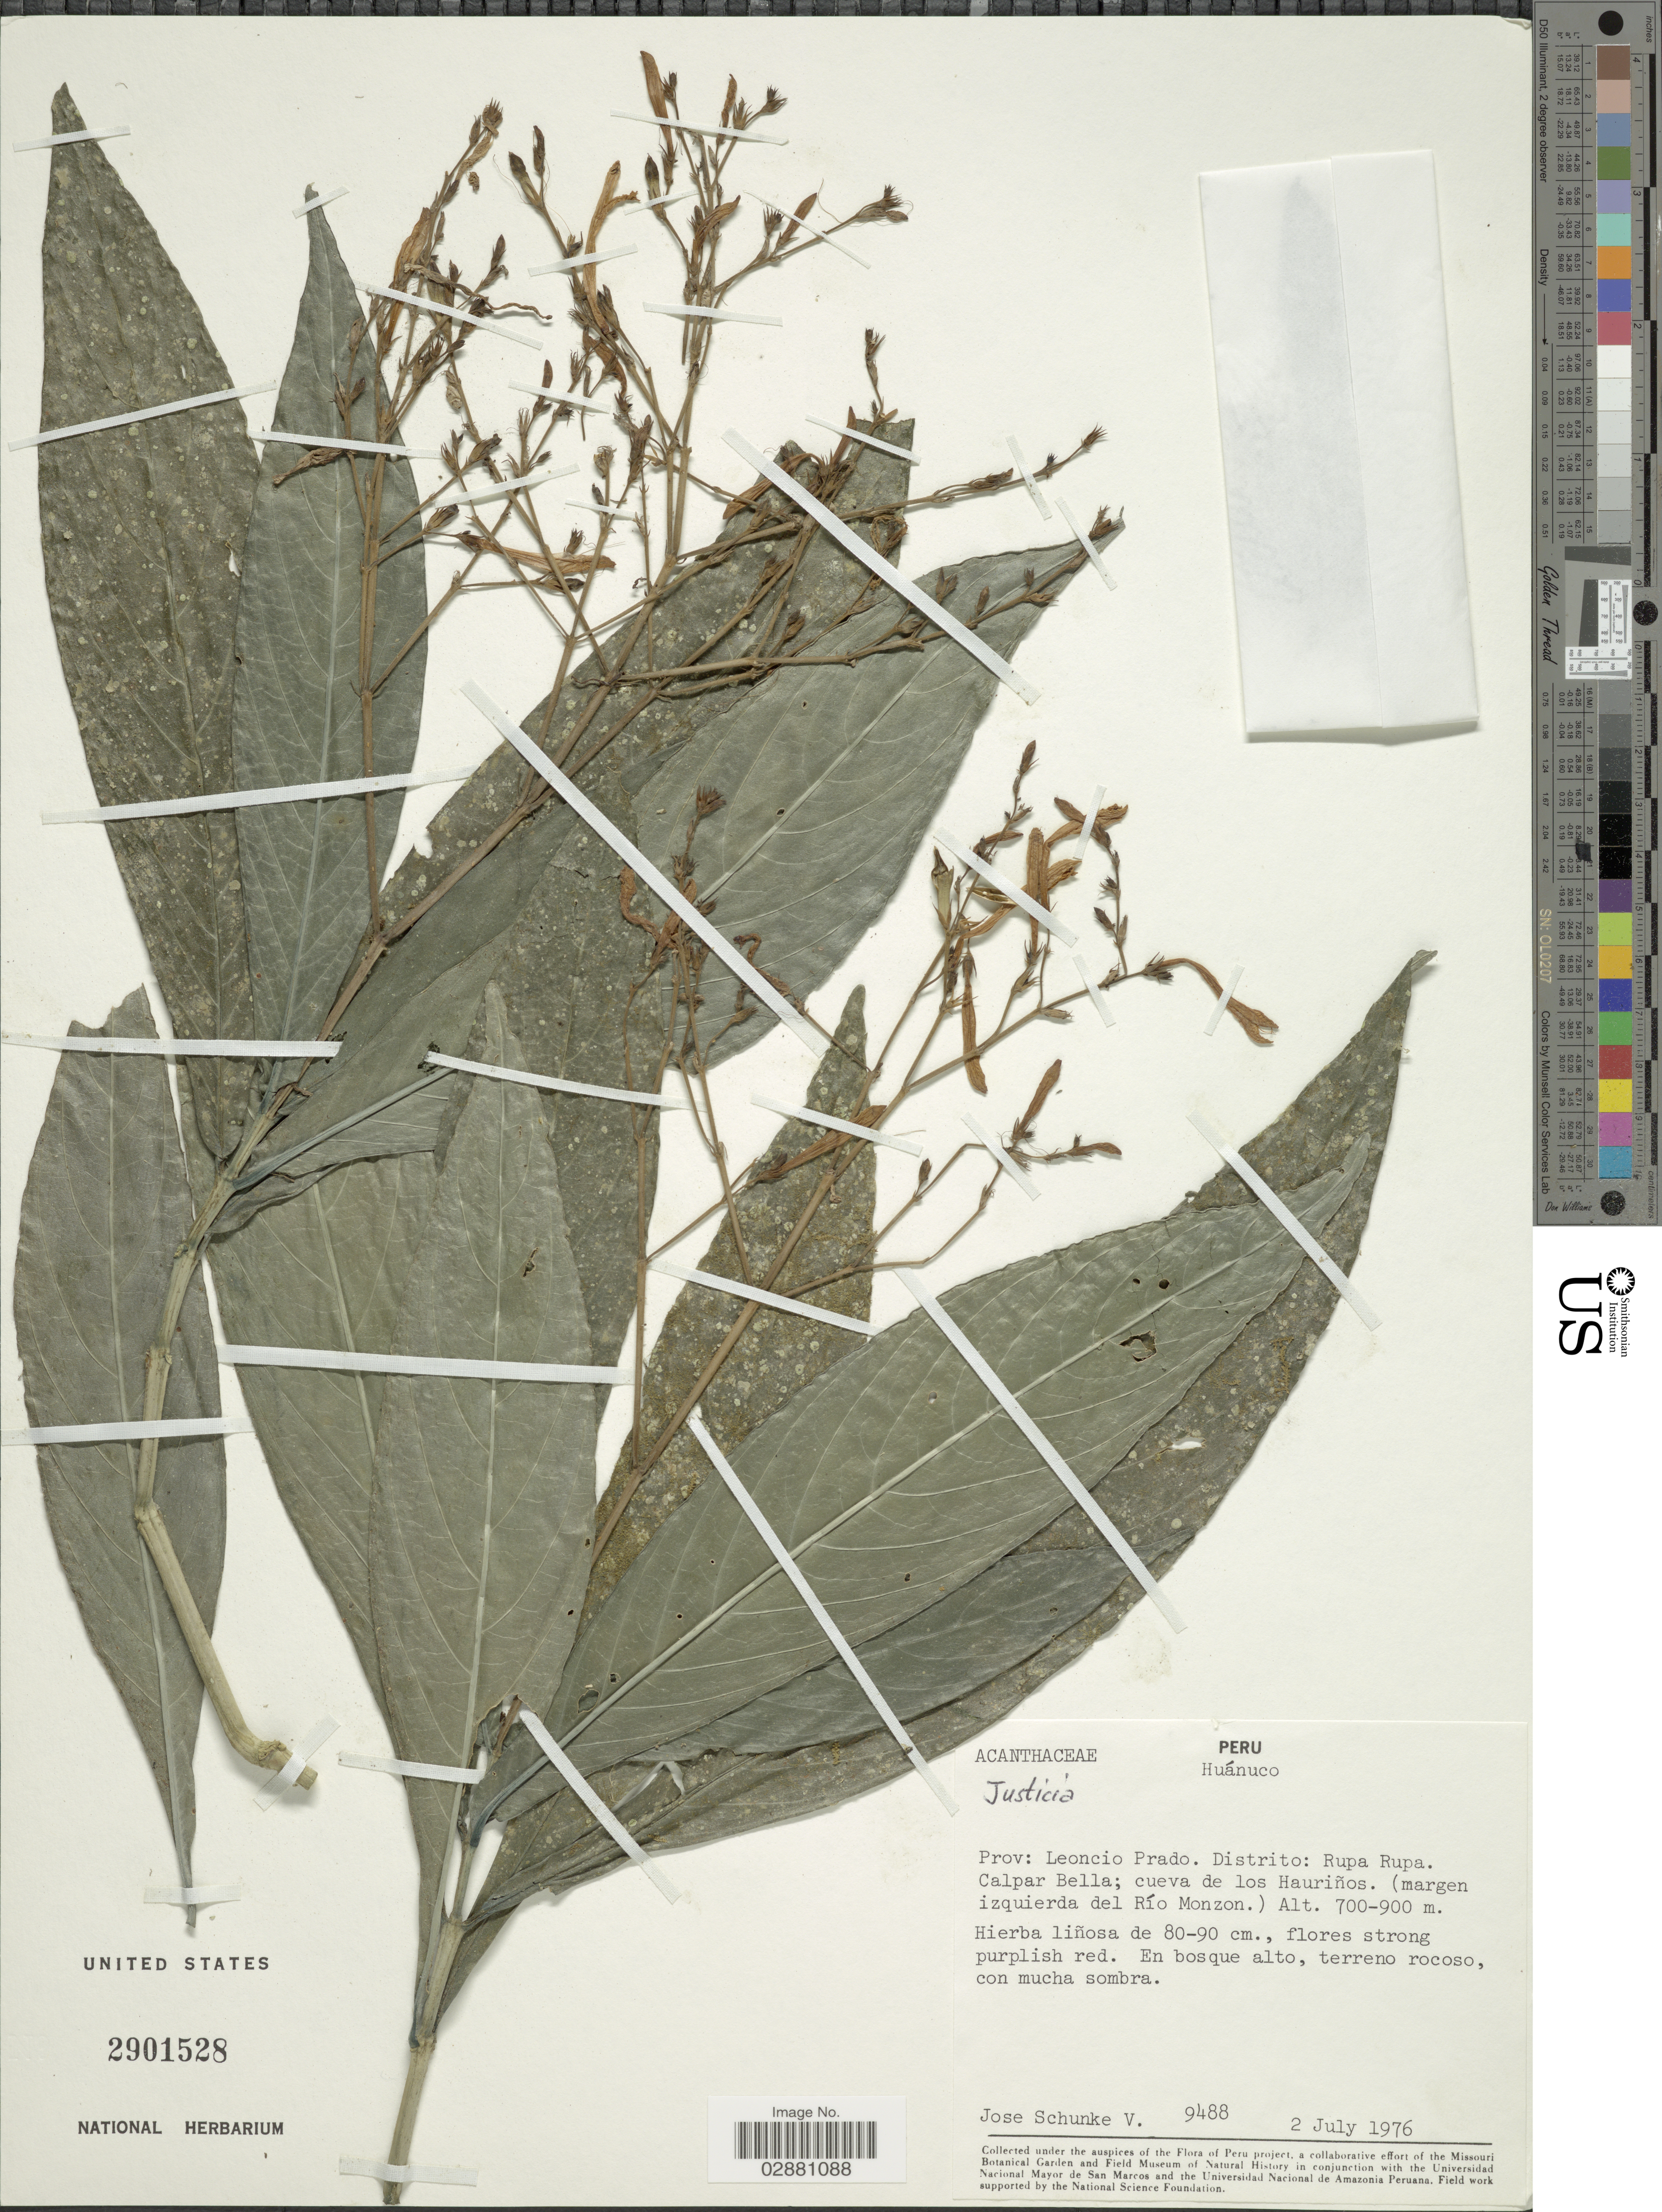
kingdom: Plantae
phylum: Tracheophyta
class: Magnoliopsida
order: Lamiales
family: Acanthaceae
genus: Justicia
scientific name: Justicia sp.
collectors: J. Schunke Vigo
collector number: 9488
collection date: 1976-07-02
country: Peru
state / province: Huánuco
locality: Prov: Leoncio Prado. Distrito: Rupa Rupa. Calpar Bella; cueva de los Hauriños. (margen izquierda del Río Monzon).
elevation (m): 700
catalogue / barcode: US 2901528